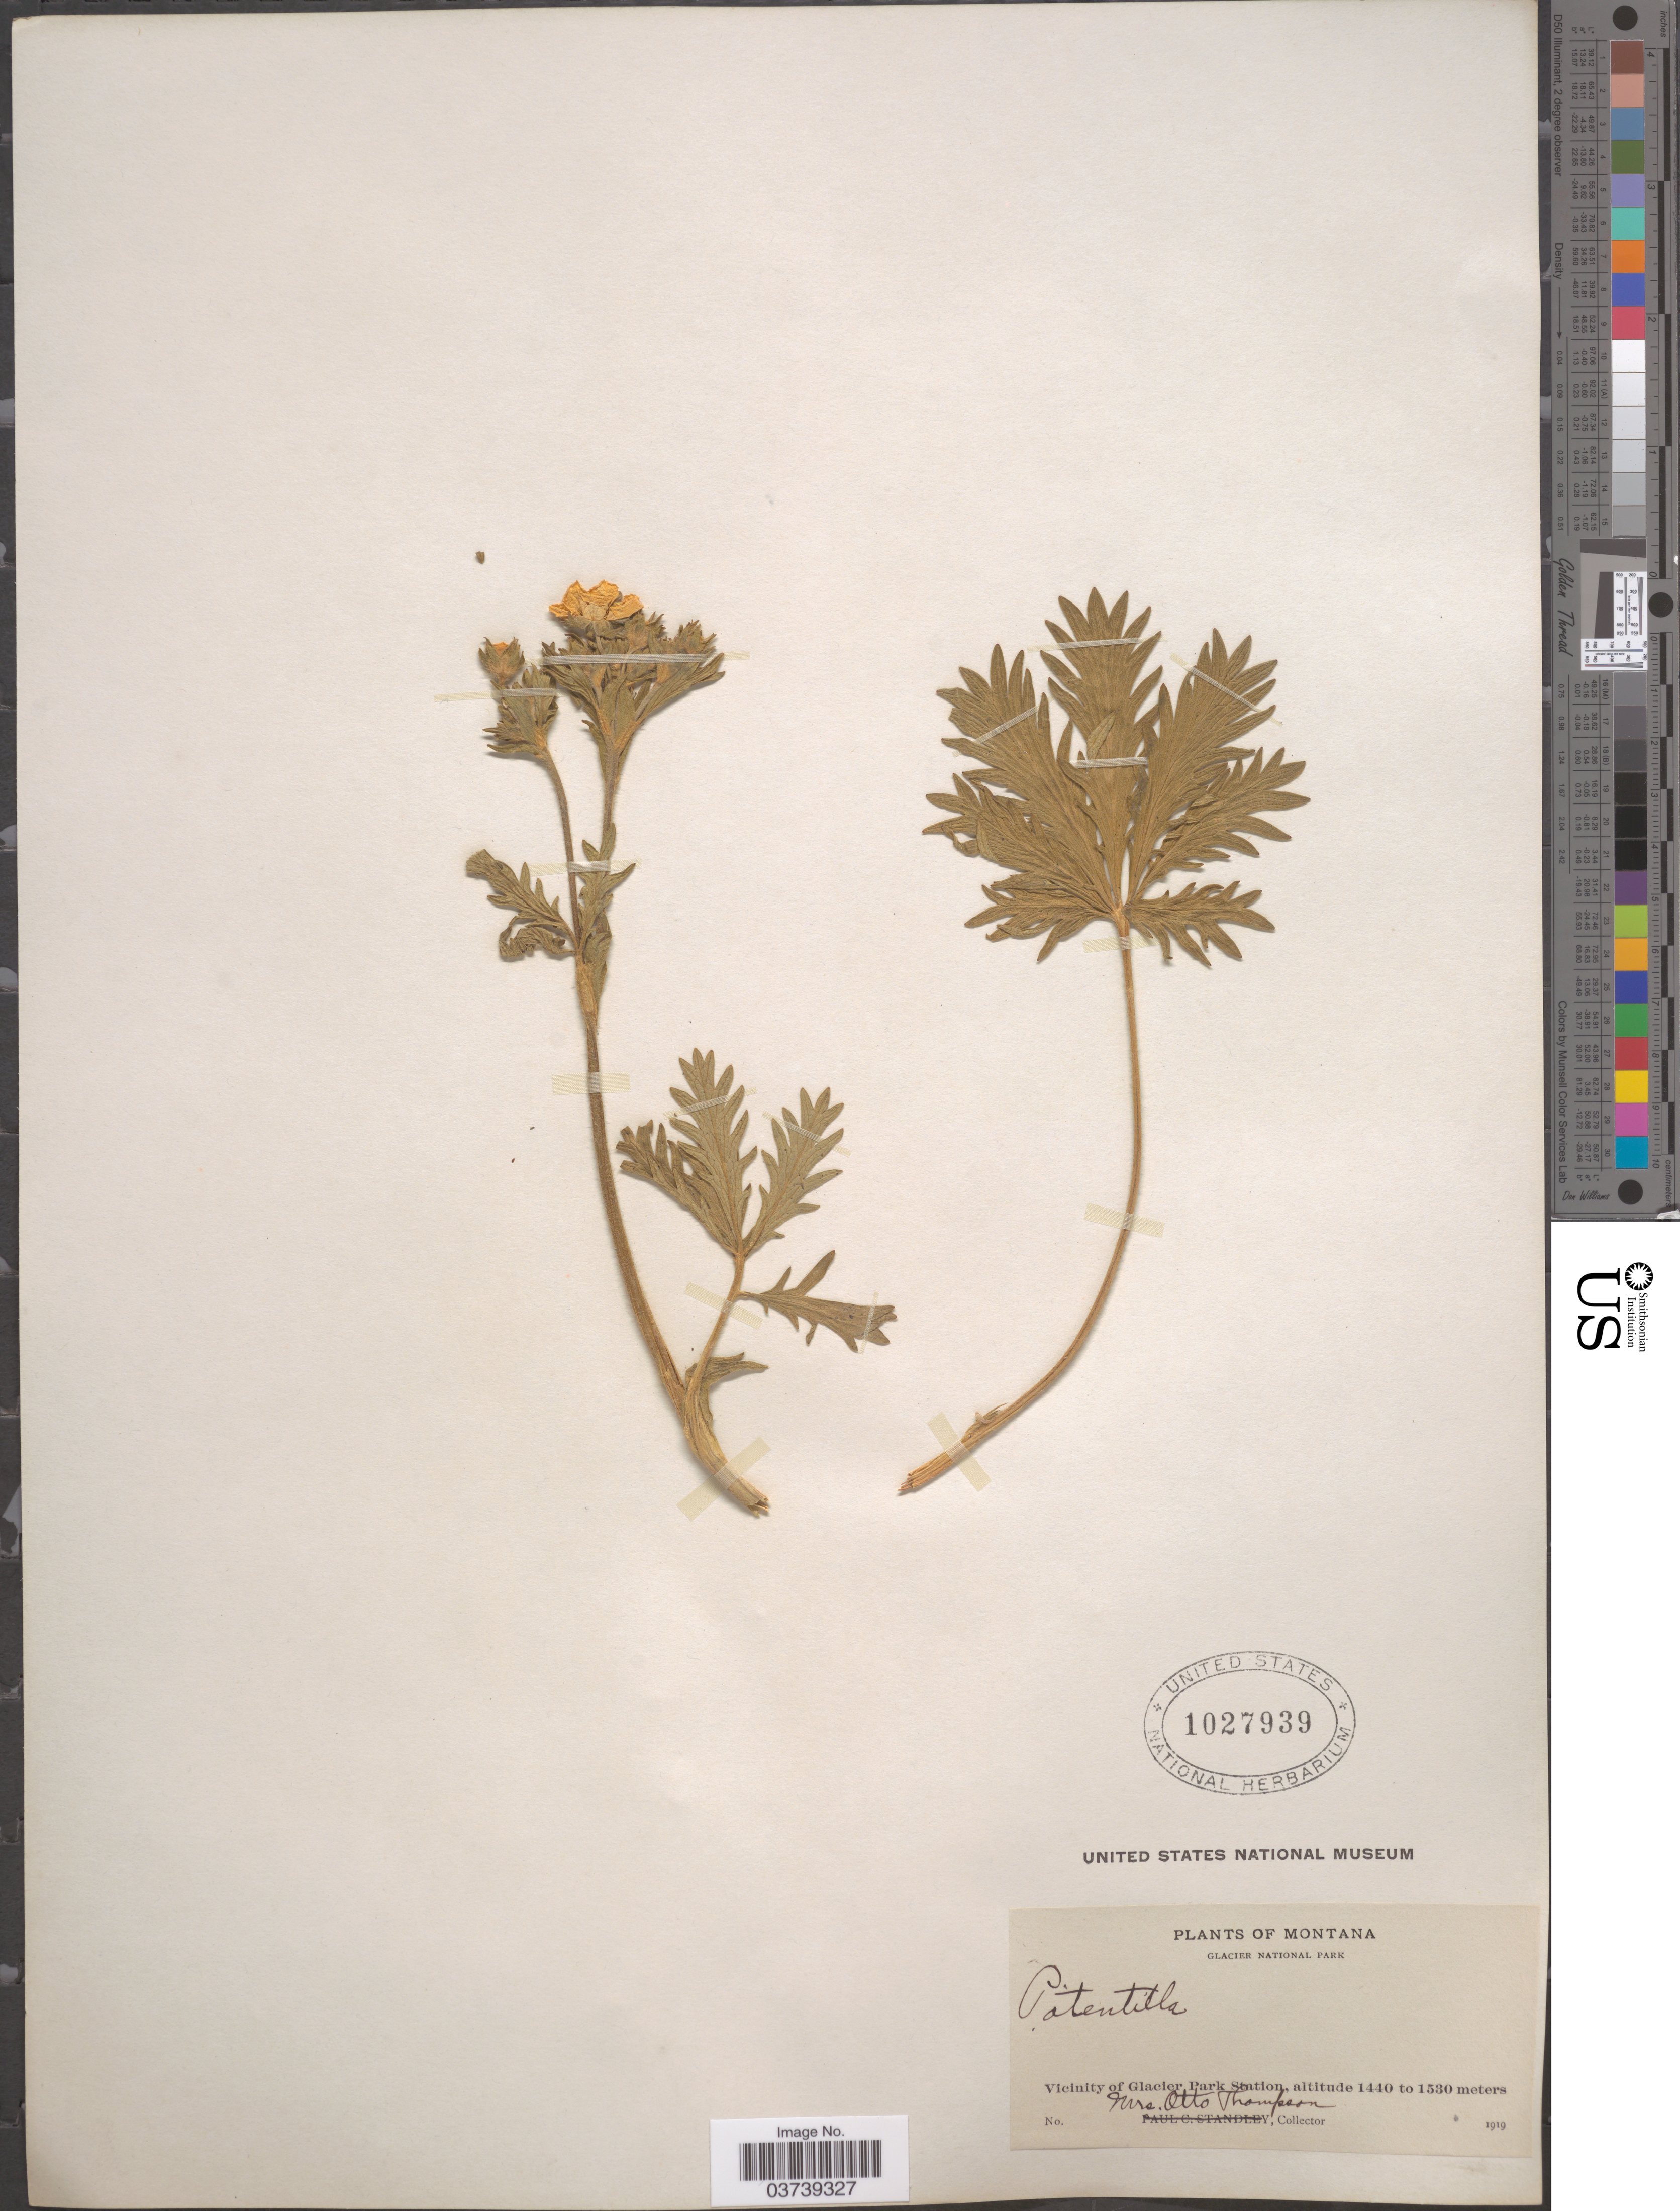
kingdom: Plantae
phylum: Tracheophyta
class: Magnoliopsida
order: Rosales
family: Rosaceae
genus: Potentilla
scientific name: Potentilla sp.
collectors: O. Thompson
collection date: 1919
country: United States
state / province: Montana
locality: Glacier National Park. Vicinity of Glacier Park Station.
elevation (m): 1440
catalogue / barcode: US 1027939